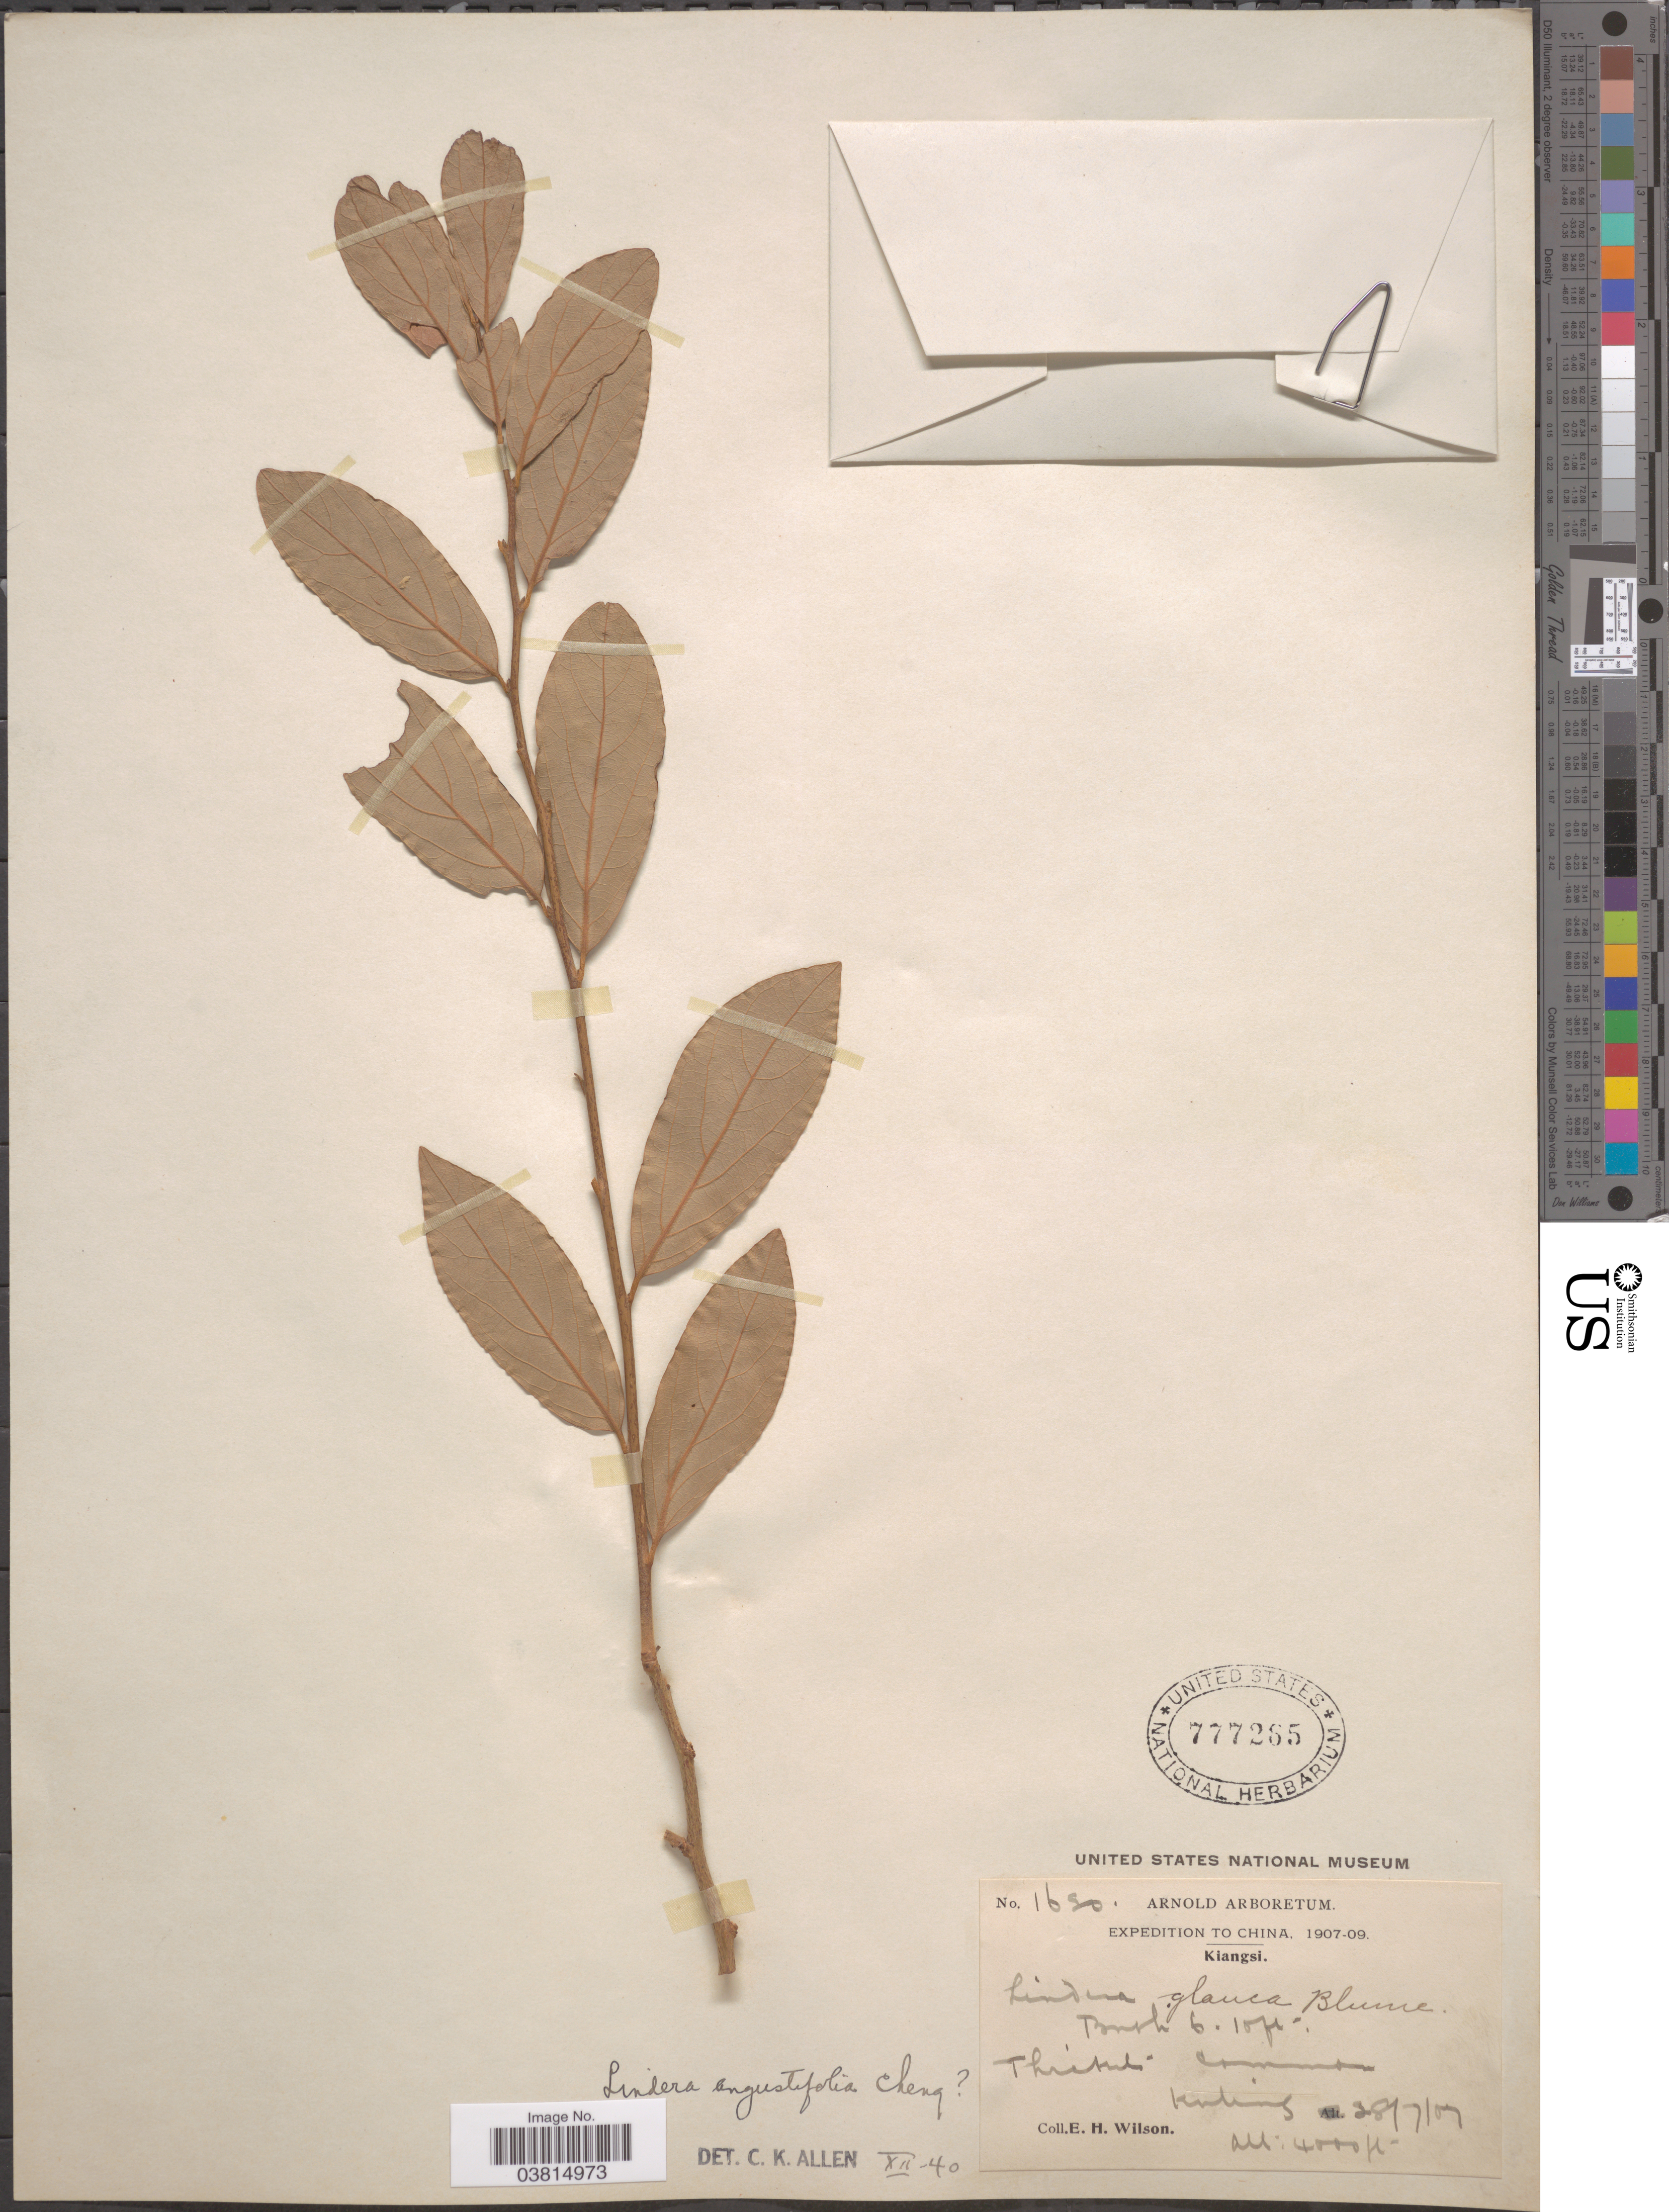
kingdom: Plantae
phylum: Tracheophyta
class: Magnoliopsida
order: Laurales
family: Lauraceae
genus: Lindera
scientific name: Lindera angustifolia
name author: W.C. Cheng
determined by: Allen, C. K.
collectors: E. Wilson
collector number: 1630*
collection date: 1907-07-28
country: China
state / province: Jiangxi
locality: Kiangsi. Konking [interpreted].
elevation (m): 1219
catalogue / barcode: US 777265